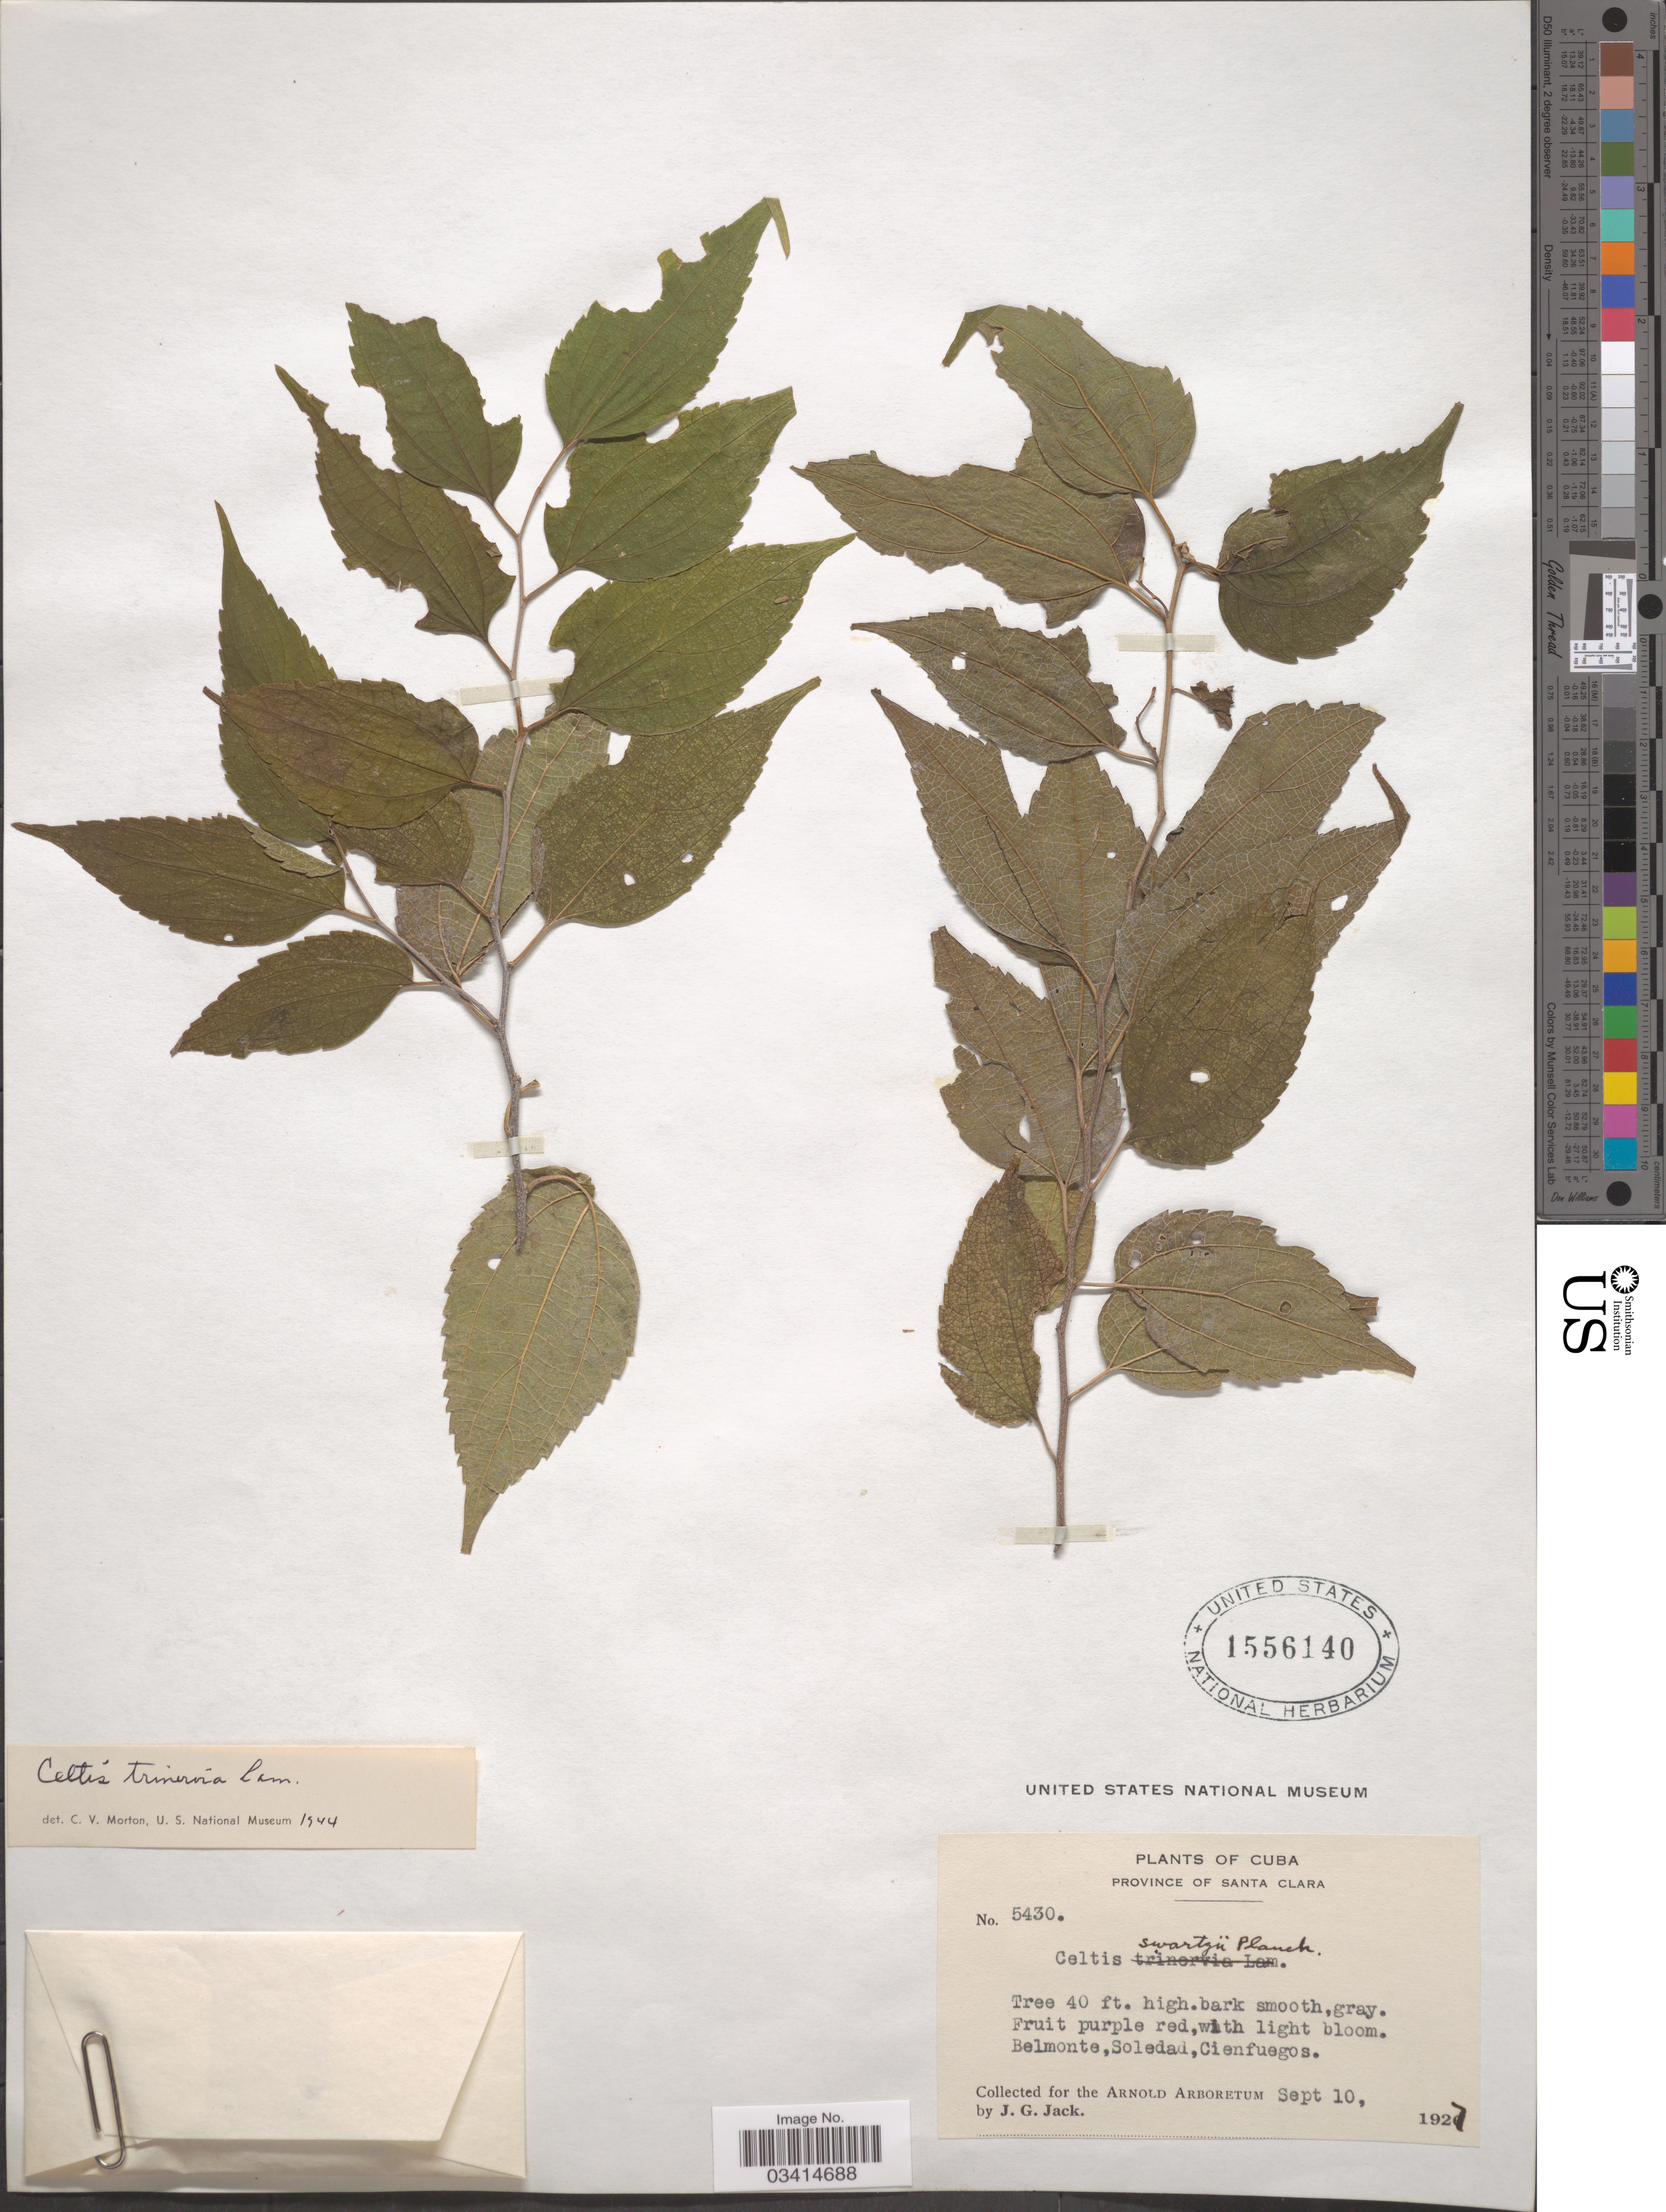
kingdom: Plantae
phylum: Tracheophyta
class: Magnoliopsida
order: Rosales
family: Cannabaceae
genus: Celtis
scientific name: Celtis trinervia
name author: Lam.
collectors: J. G. Jack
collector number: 5430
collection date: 1927-09-10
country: Cuba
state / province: Las Villas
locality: Province of Santa Clara. Belmonte, Soledad, Cienfuegos.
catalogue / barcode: US 1556140